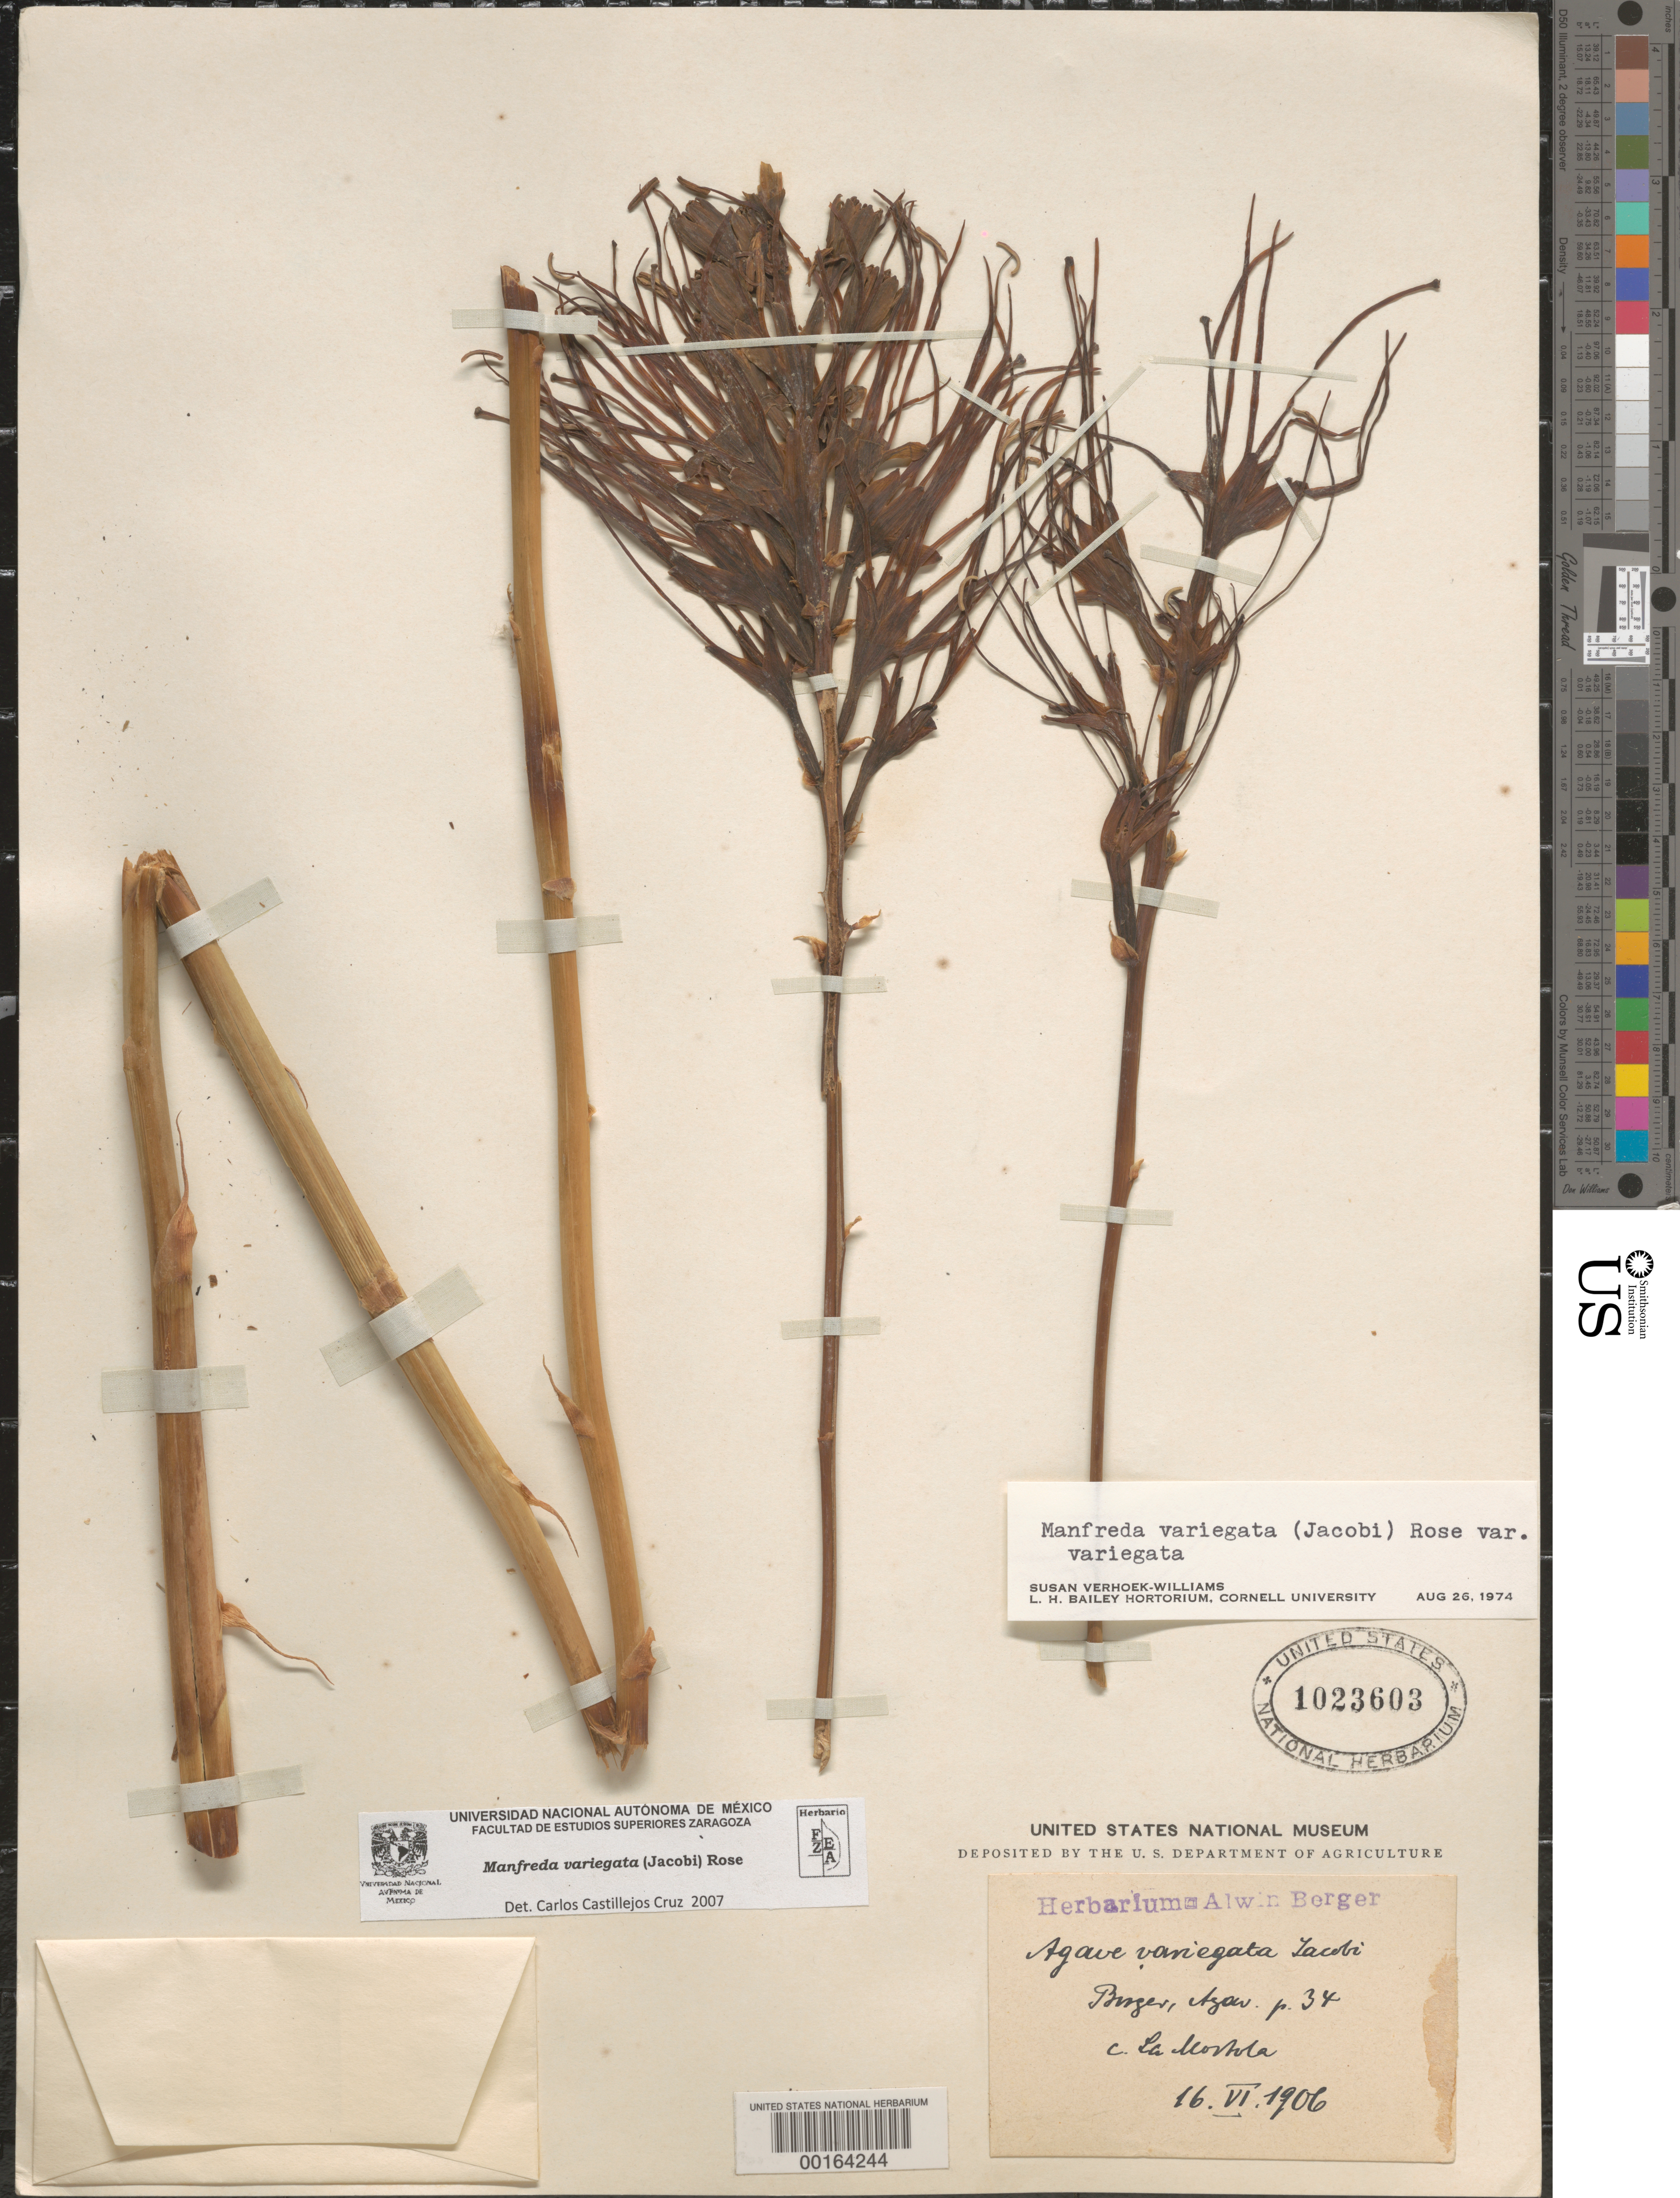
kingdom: Plantae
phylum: Tracheophyta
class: Liliopsida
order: Asparagales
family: Asparagaceae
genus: Manfreda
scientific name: Manfreda variegata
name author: (Jacobi) Rose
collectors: ex herb. A. Berger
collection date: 1909-06-02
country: Mexico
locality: Cultivated at La Mortola, Italy.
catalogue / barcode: US 1023603